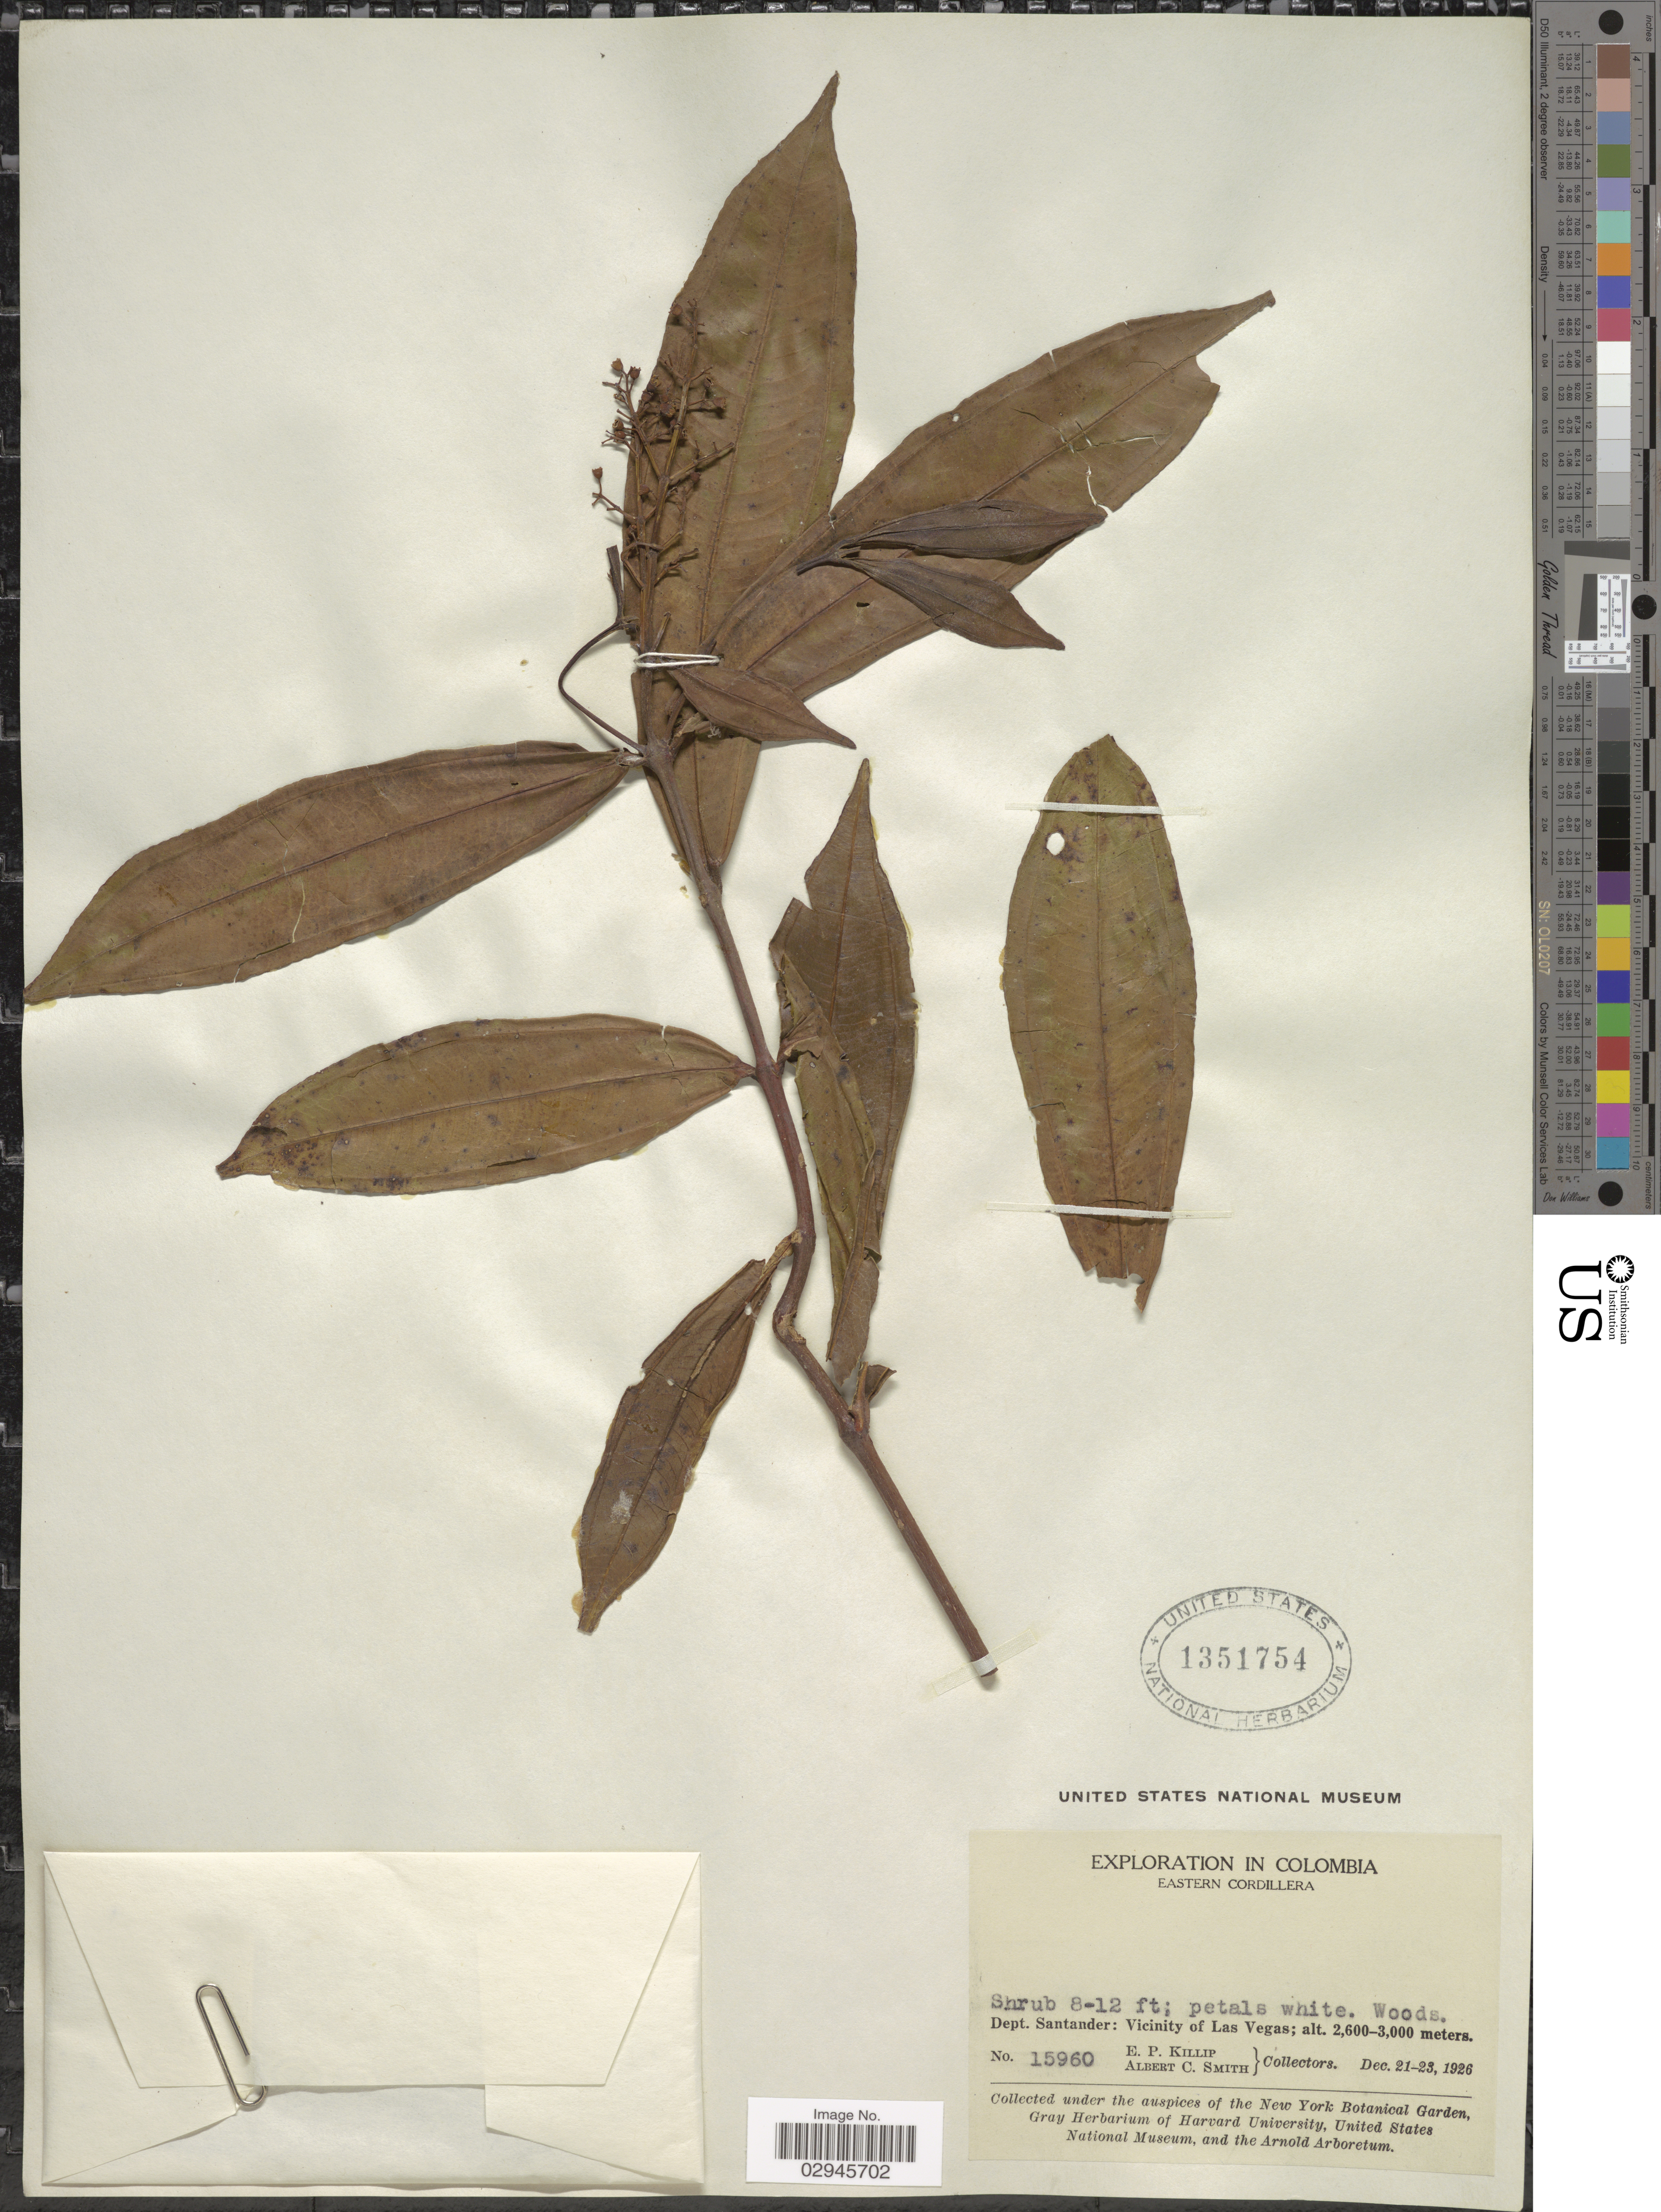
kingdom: Plantae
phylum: Tracheophyta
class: Magnoliopsida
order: Myrtales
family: Melastomataceae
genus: Miconia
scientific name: Miconia sp.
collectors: E. P. Killip & A. C. Smith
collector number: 15960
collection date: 1926-12-21/1926-12-23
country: Colombia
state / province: Santander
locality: Eastern Cordillera. Dept. Santander: Vicinity of Las Vegas.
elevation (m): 2600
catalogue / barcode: US 1351754